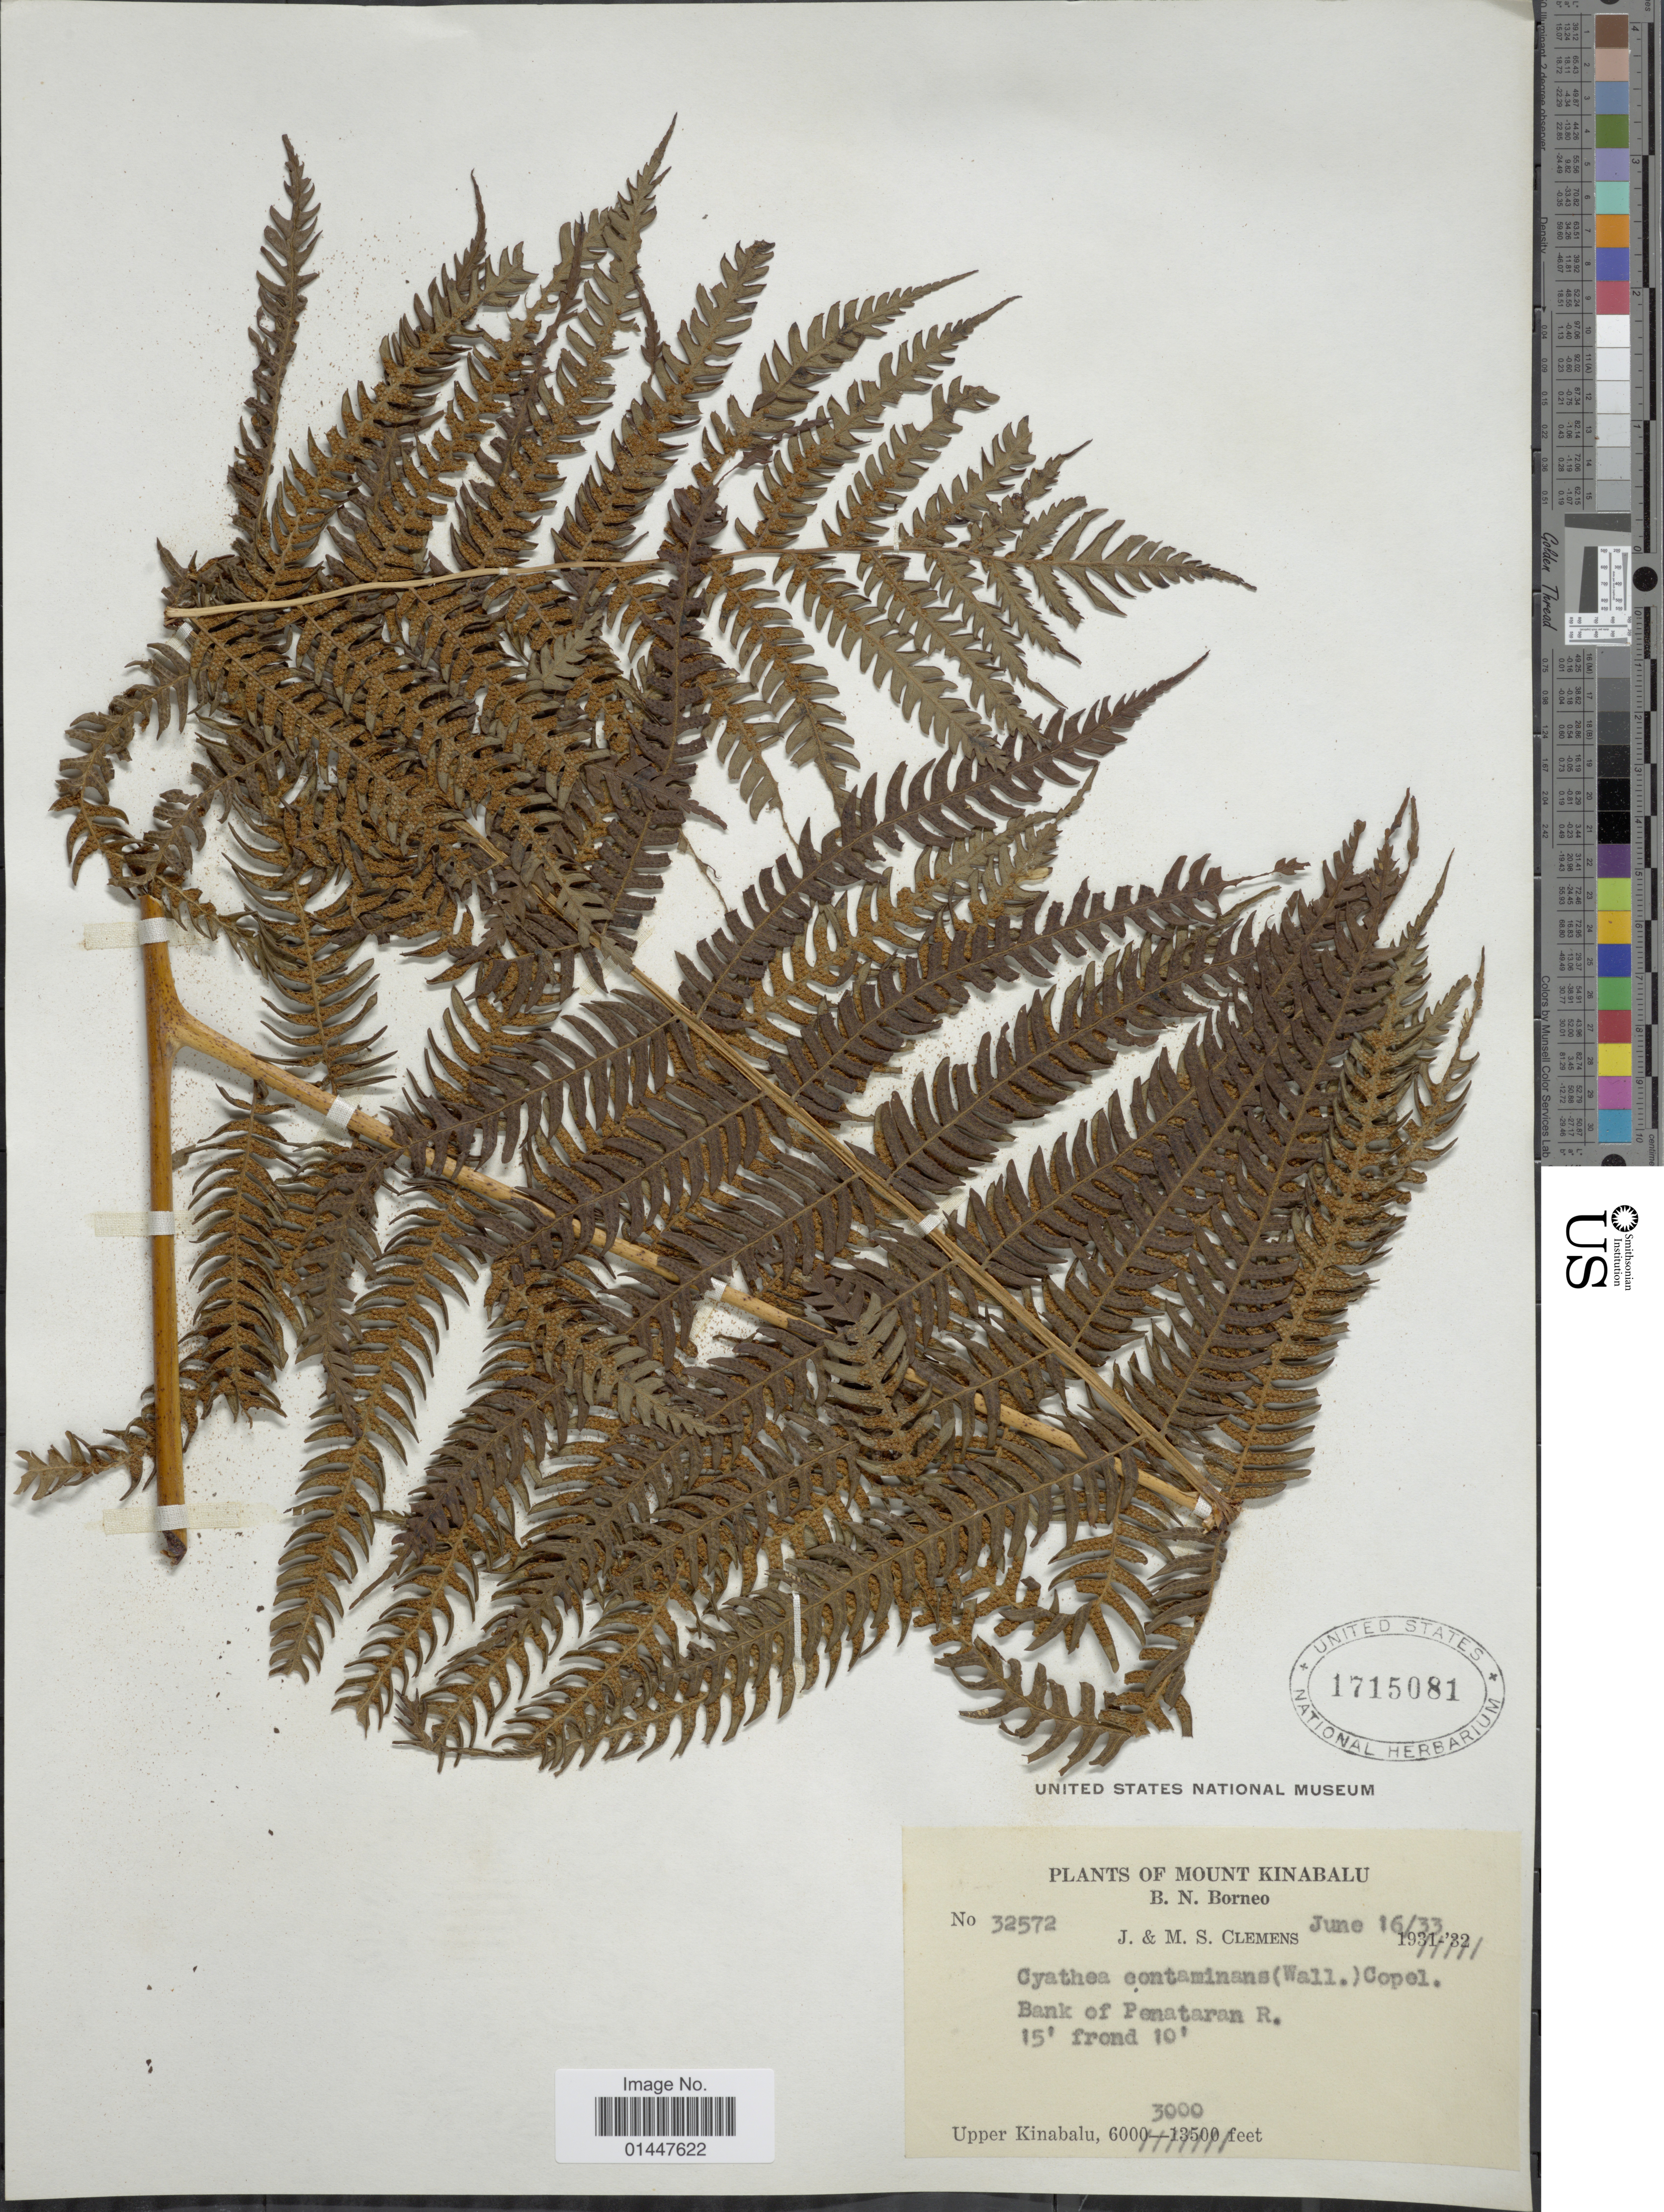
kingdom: Plantae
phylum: Tracheophyta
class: Polypodiopsida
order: Cyatheales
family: Cyatheaceae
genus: Sphaeropteris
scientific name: Sphaeropteris glauca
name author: (Blume) R.M. Tryon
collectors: J. Clemens & M. S. Clemens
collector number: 32572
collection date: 1933-06-16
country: Malaysia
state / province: Sabah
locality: Mount Kinabalu. B. N. Borneo. Bank of Penataran R. Upper Kinabalu.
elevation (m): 914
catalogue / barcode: US 1715081